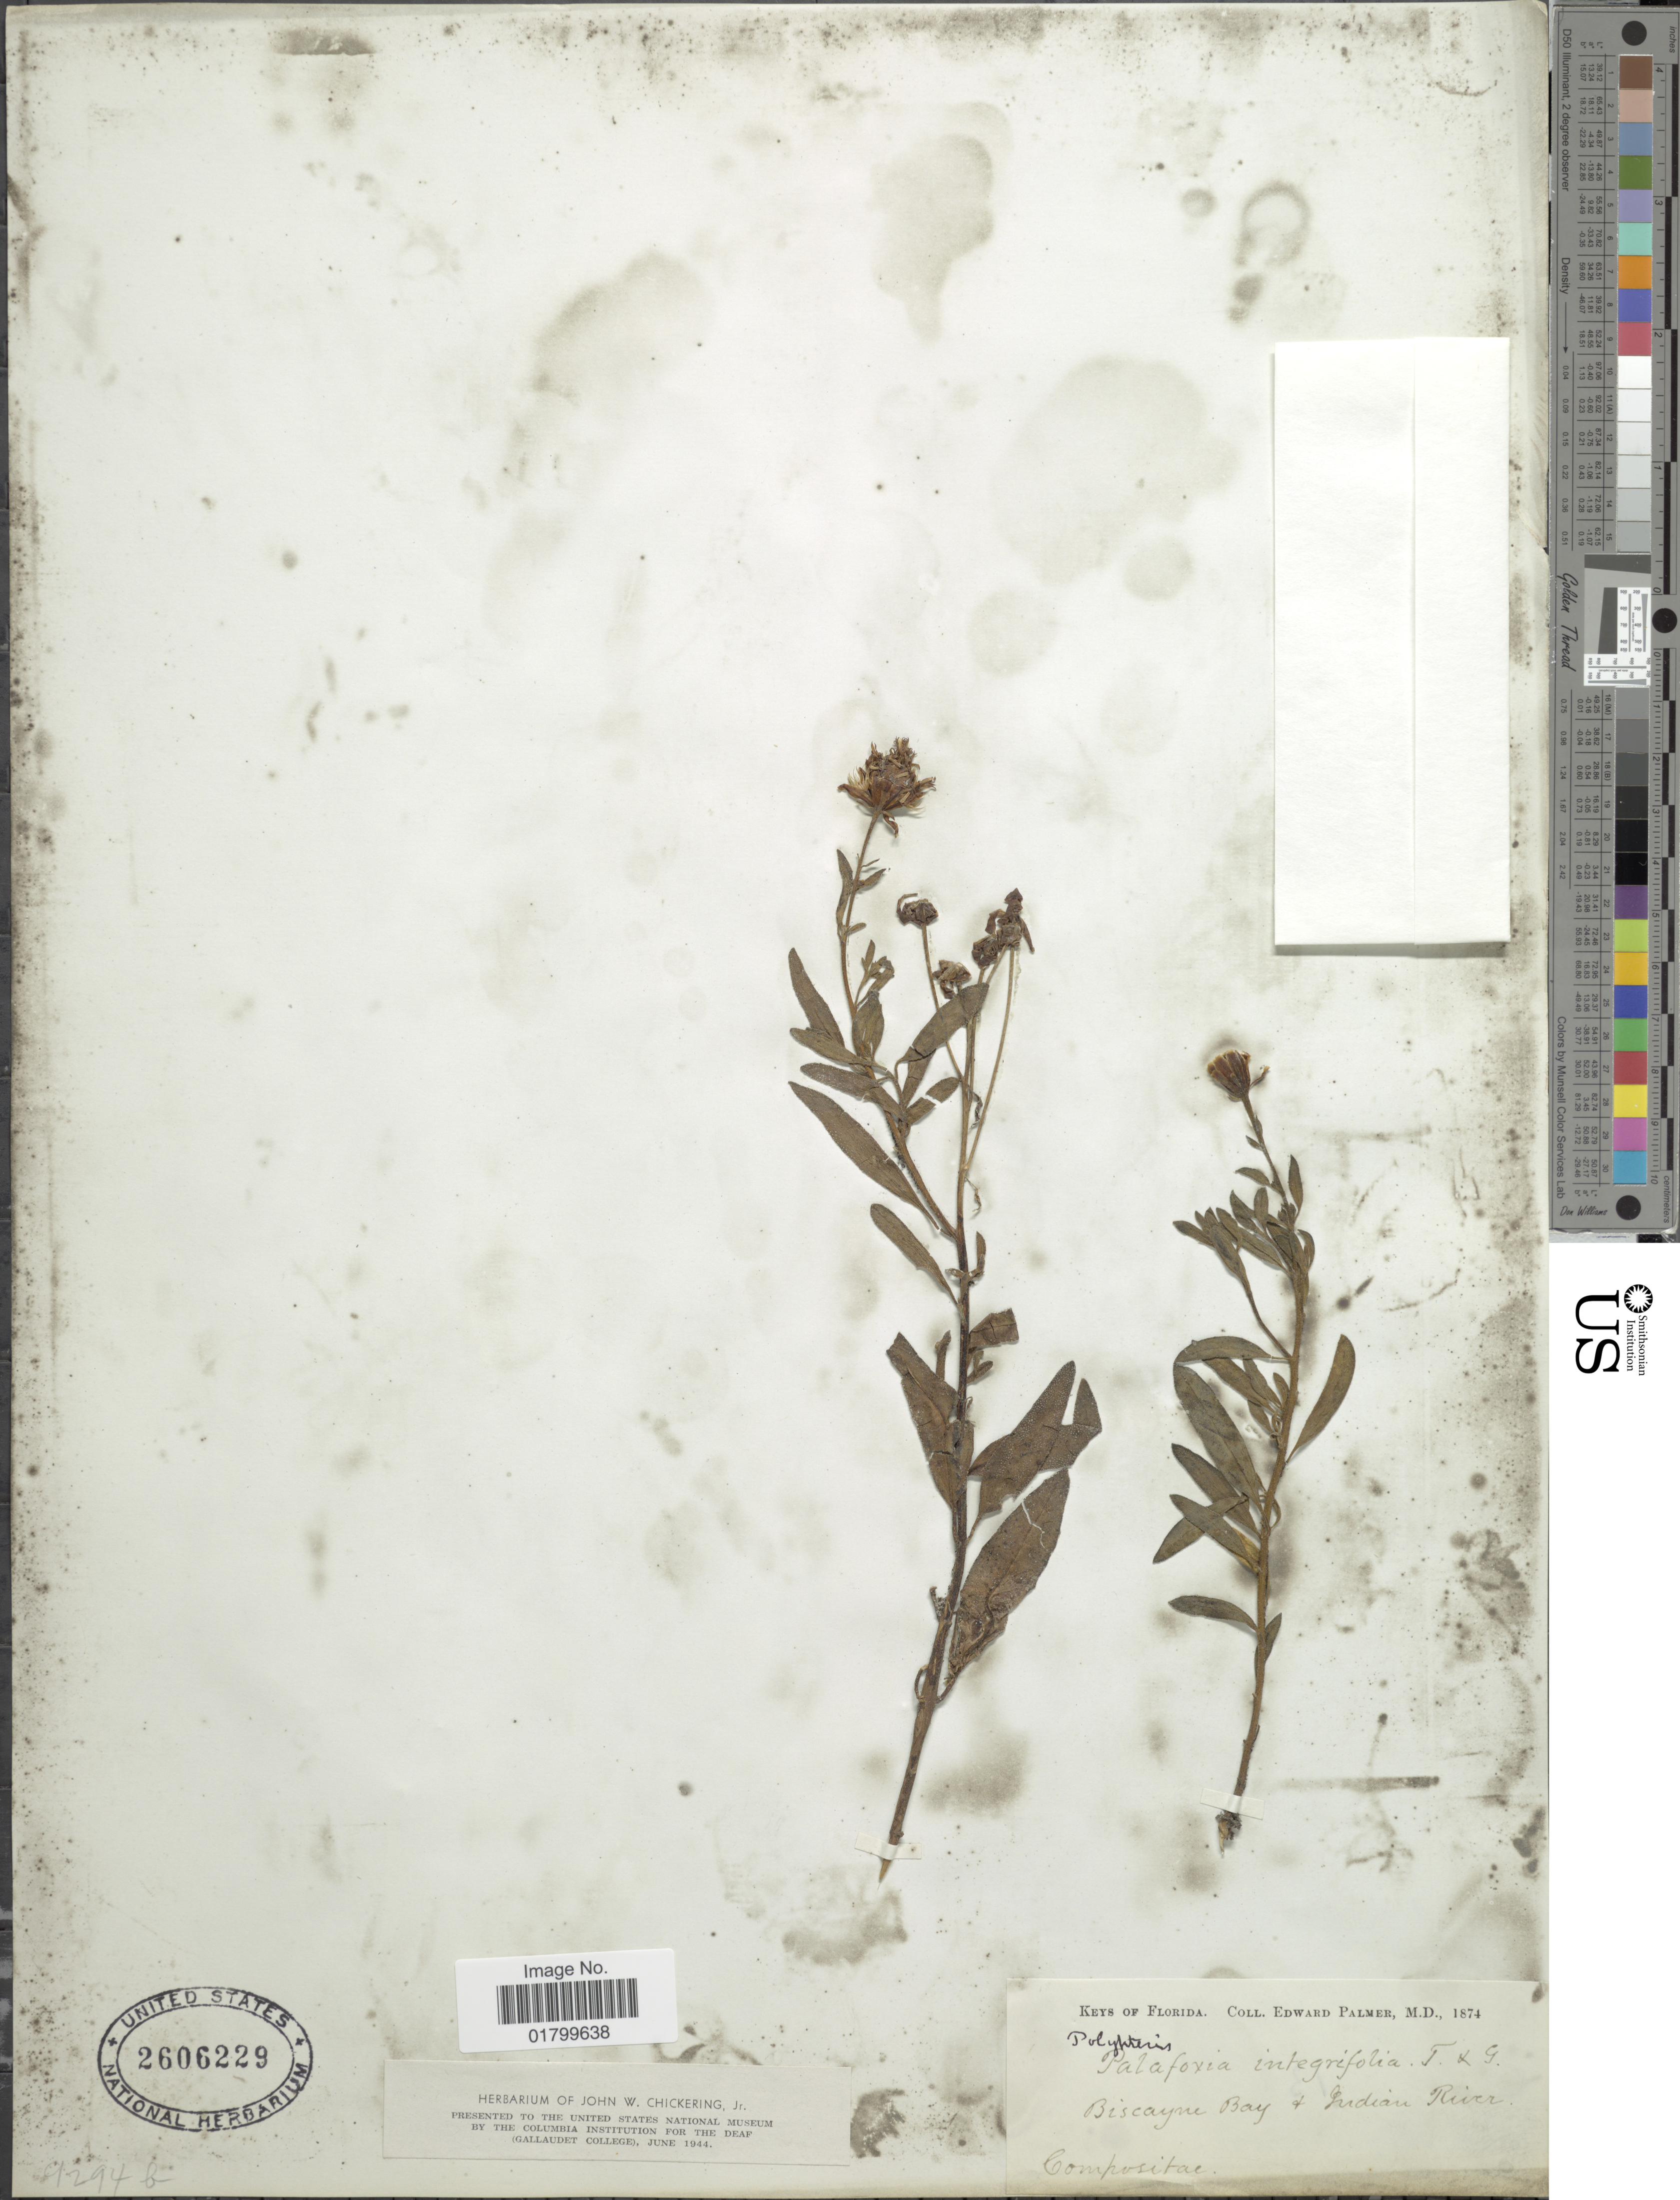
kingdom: Plantae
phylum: Tracheophyta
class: Magnoliopsida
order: Asterales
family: Asteraceae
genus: Palafoxia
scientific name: Palafoxia integrifolia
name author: (Nutt.) Torr. & A. Gray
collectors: E. Palmer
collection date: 1874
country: United States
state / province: Florida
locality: Keys of Florida, Biscayne Bay & Indian River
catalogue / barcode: US 2606229